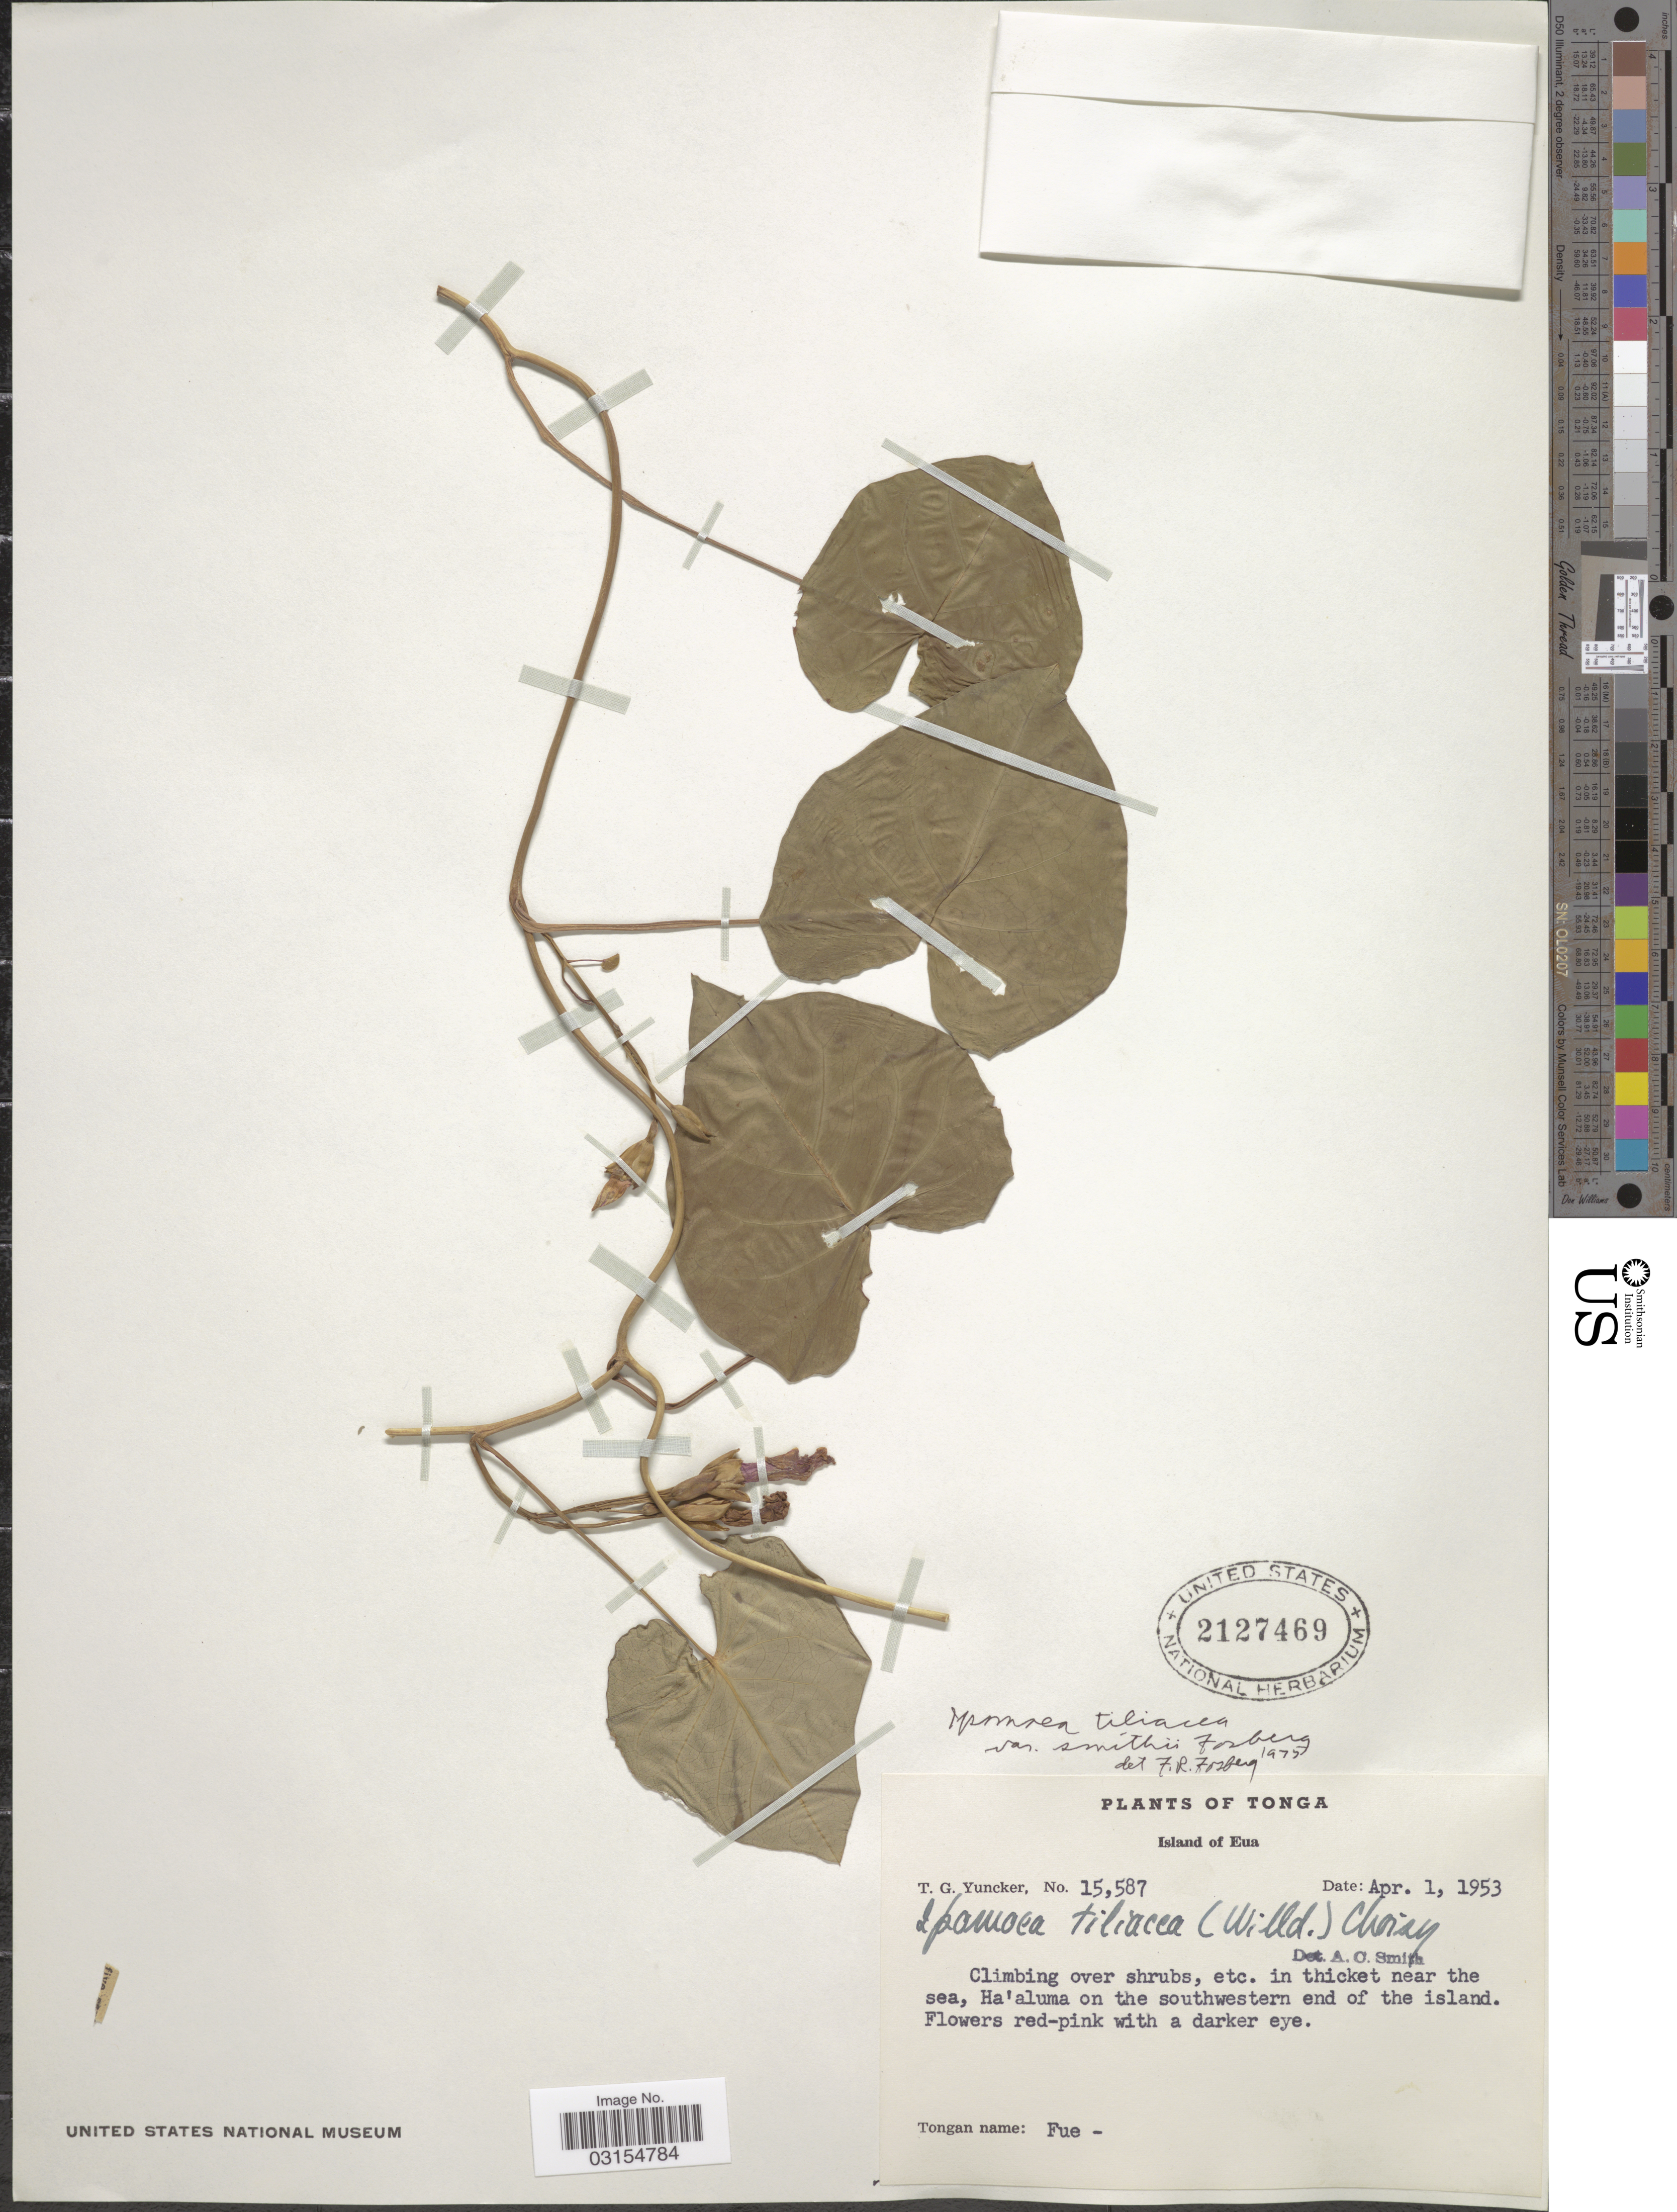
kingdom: Plantae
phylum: Tracheophyta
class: Magnoliopsida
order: Solanales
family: Convolvulaceae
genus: Ipomoea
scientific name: Ipomoea tiliacea var. smithii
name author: Fosberg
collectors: T. G. Yuncker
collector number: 15587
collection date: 1953-04-01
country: Tonga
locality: Island of Eua, in thicket near the sea, Ha'aluma on the southwestern end of the island.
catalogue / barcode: US 2127469